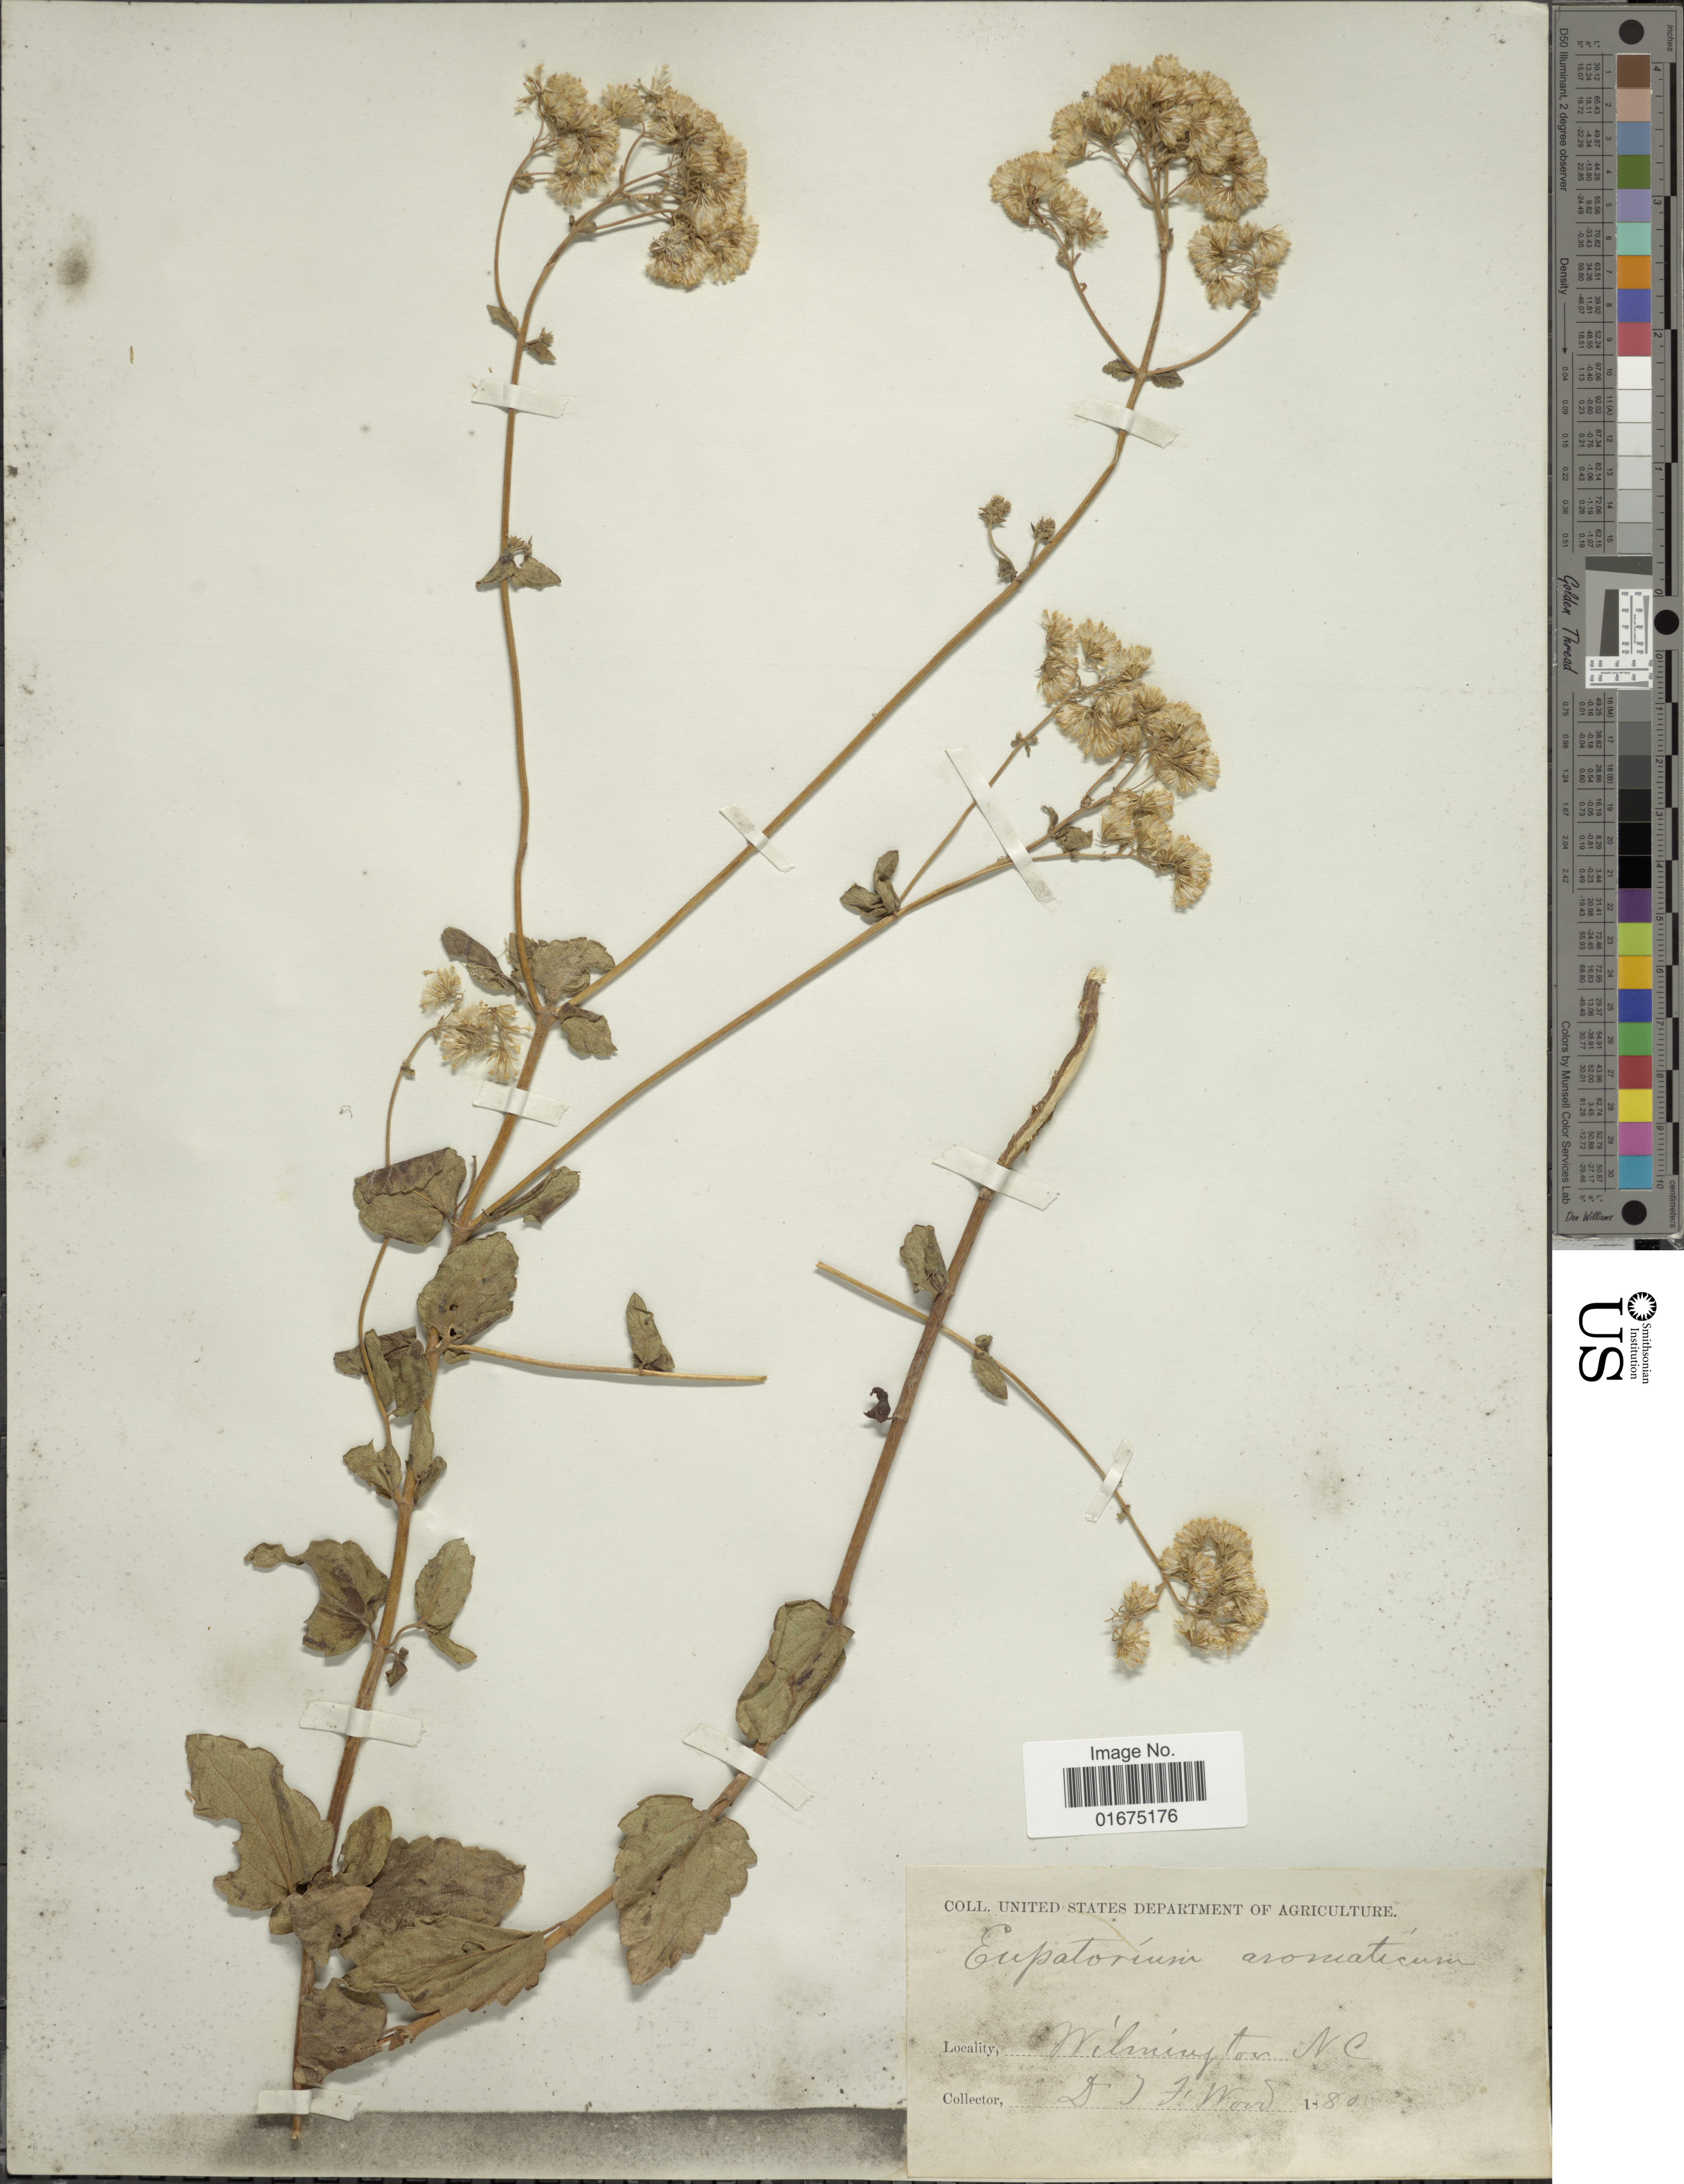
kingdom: Plantae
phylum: Tracheophyta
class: Magnoliopsida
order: Asterales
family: Asteraceae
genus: Ageratina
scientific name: Ageratina aromatica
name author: (L.) Spach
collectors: T. F. Wood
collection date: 1880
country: United States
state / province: North Carolina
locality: Wilmington